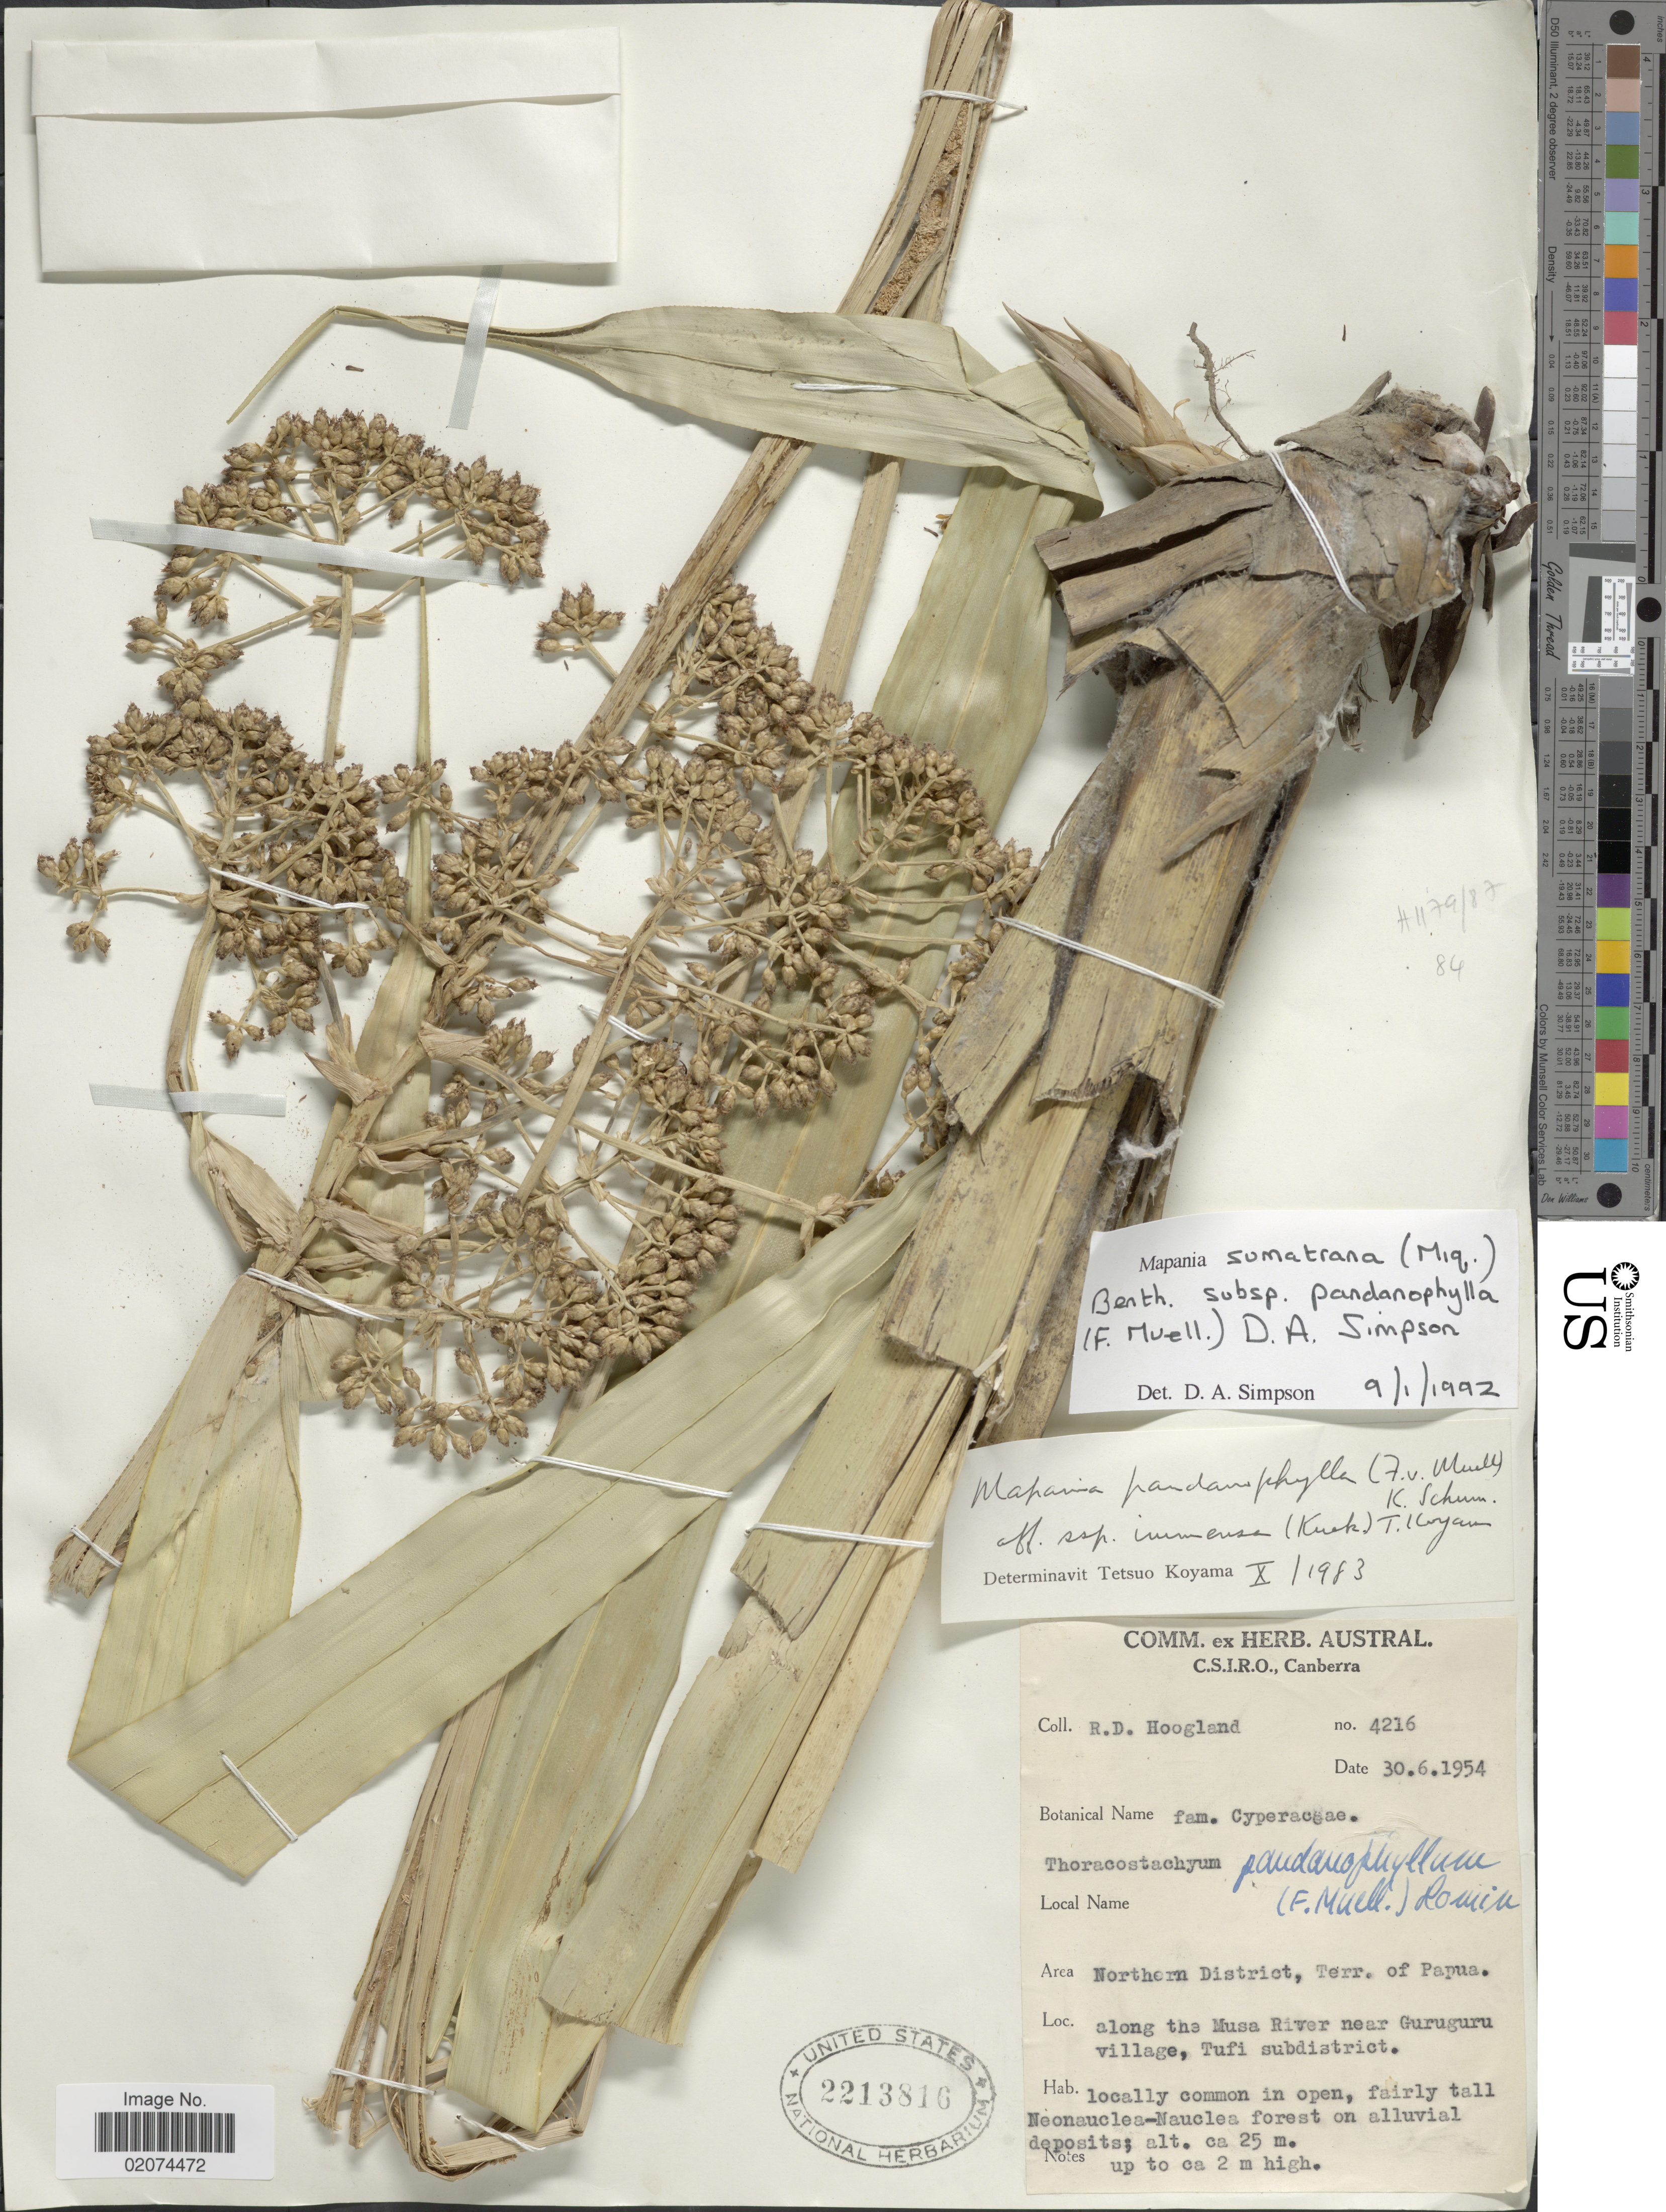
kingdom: Plantae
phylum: Tracheophyta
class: Liliopsida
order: Poales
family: Cyperaceae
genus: Mapania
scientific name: Mapania sumatrana subsp. pandanophylla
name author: (F. Muell.) D.A. Simpson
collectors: R. D. Hoogland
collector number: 4216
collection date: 1954-06-30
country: Papua New Guinea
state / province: Northern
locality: Northern District, Terr. of Papua. Along the Musa River near Guruguru village, Tufi subdistrict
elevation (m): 25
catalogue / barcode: US 2213816